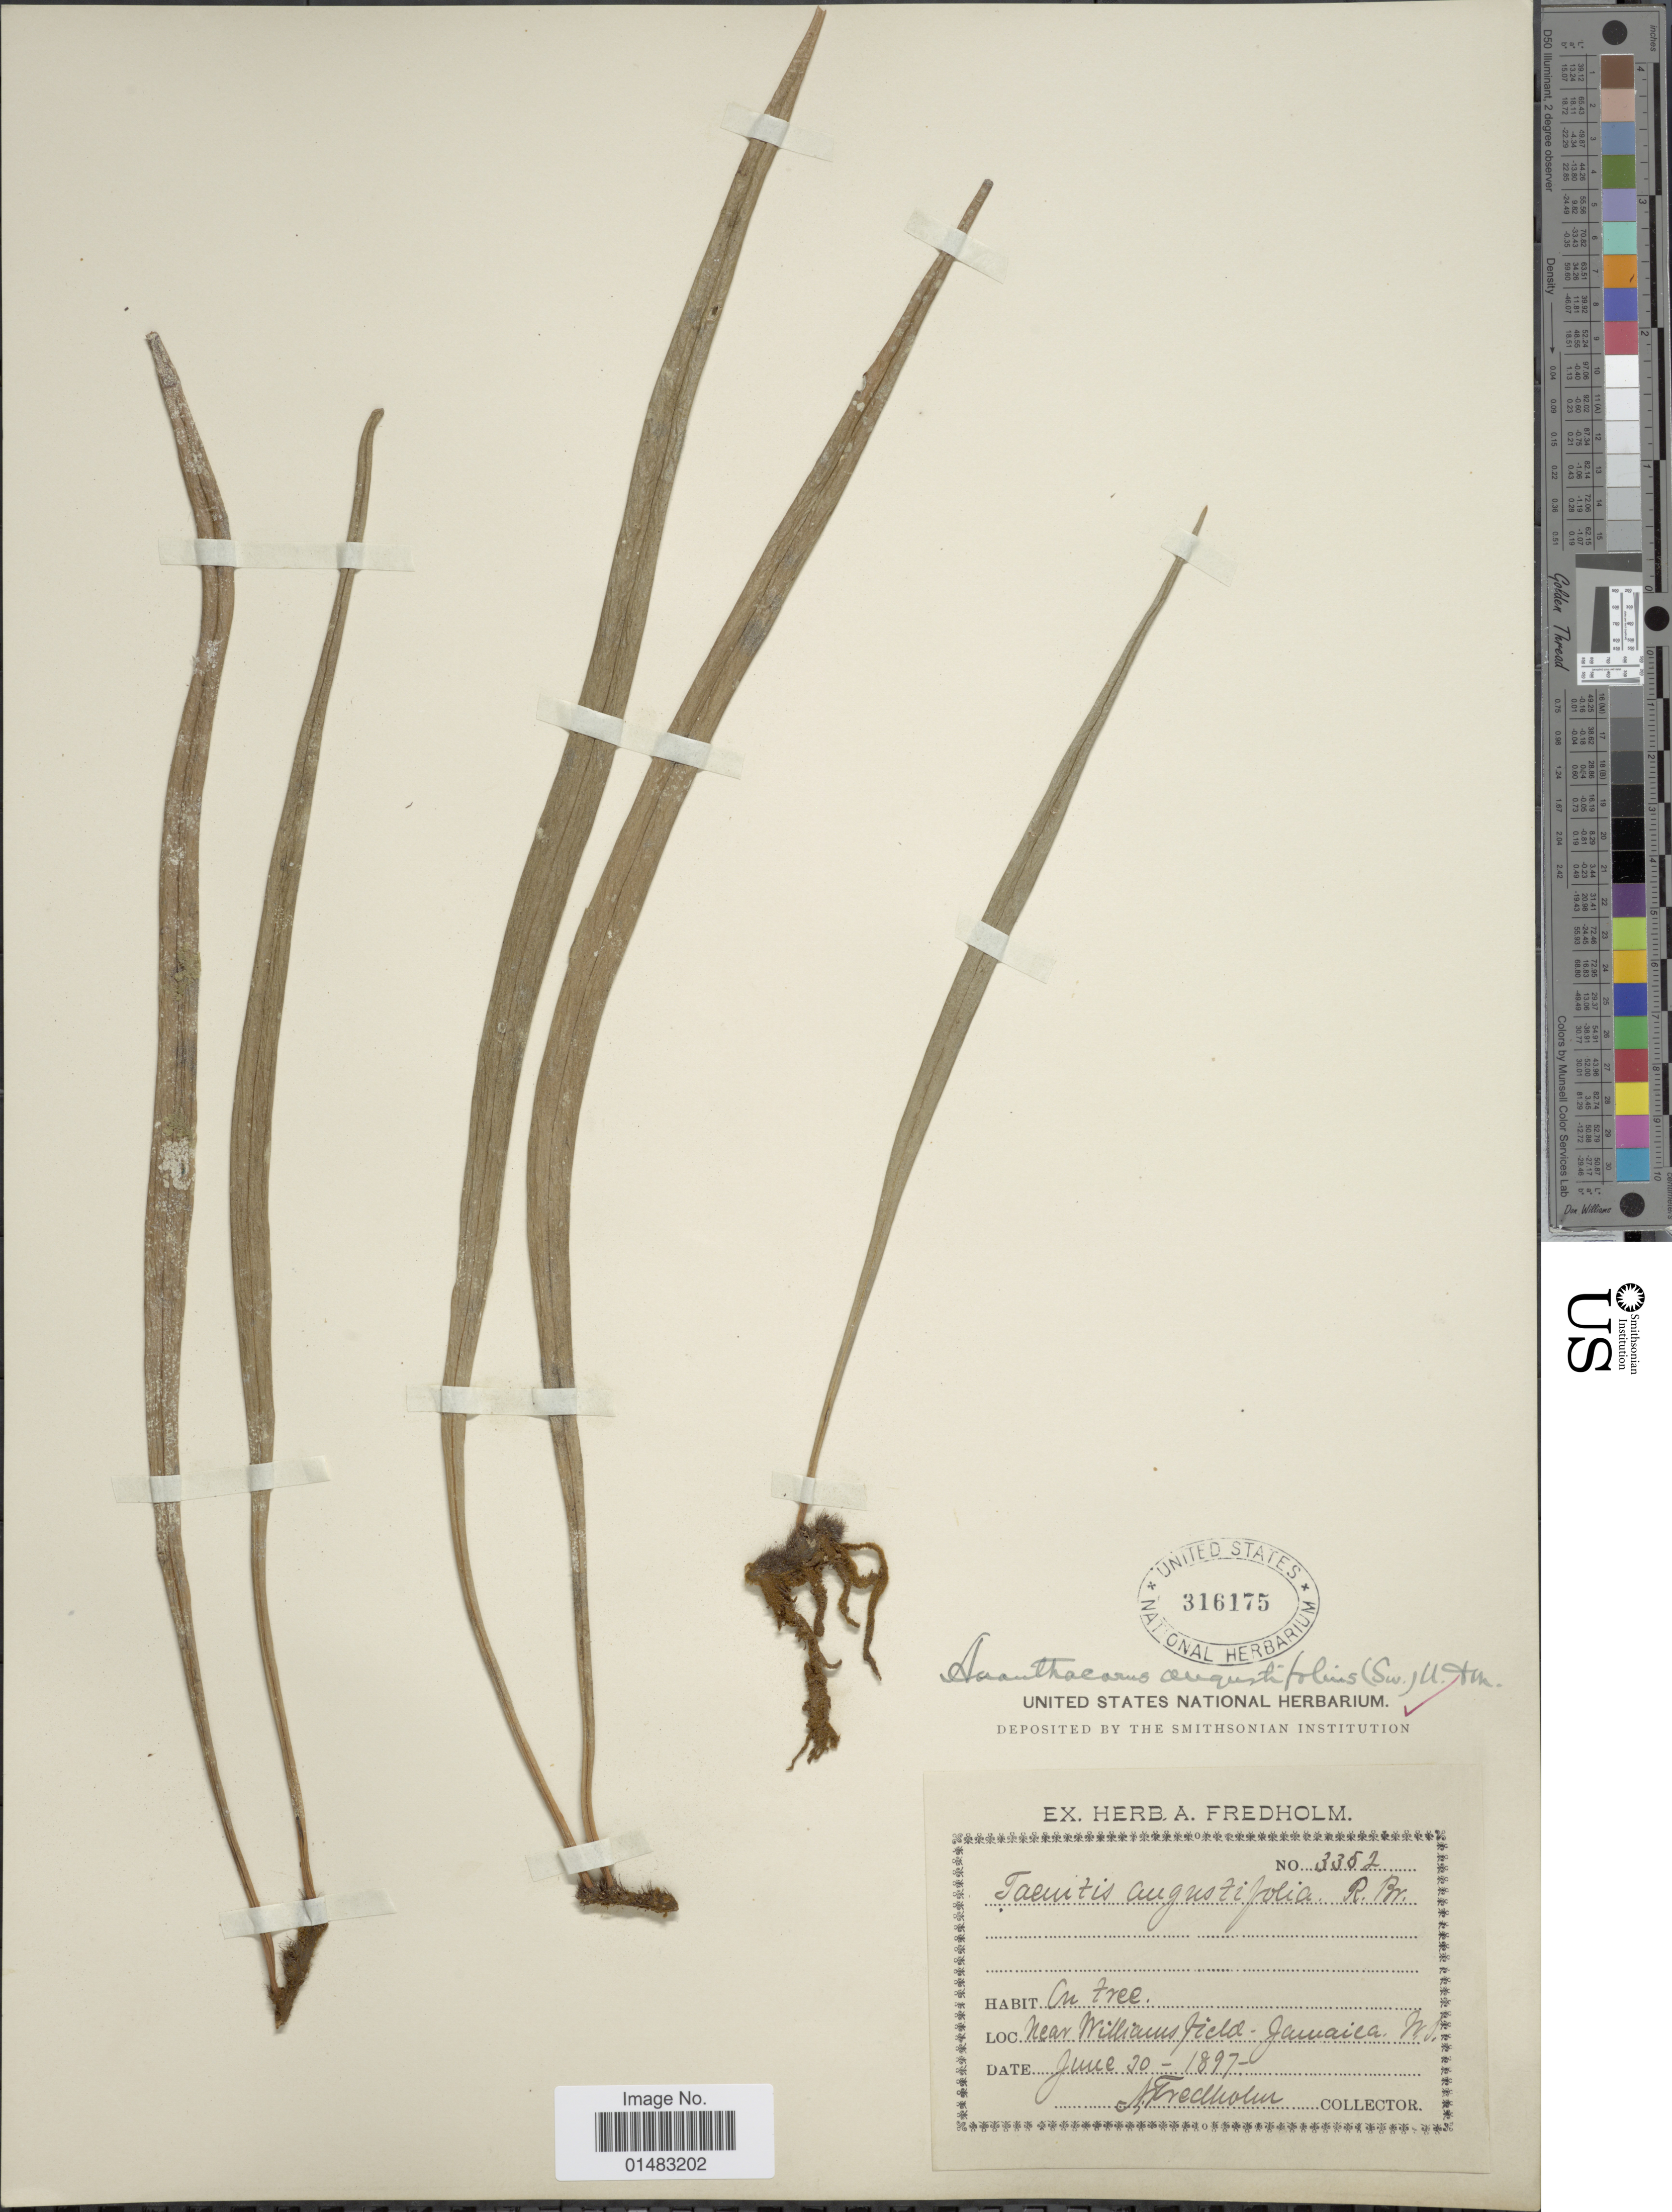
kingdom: Plantae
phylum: Tracheophyta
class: Polypodiopsida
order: Polypodiales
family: Pteridaceae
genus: Ananthacorus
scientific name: Ananthacorus angustifolius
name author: (Sw.) Underw. & Maxon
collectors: A. Fredholm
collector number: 3352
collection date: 1897-06-20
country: Jamaica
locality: Near Williamsfield, W.I.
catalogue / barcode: US 316175